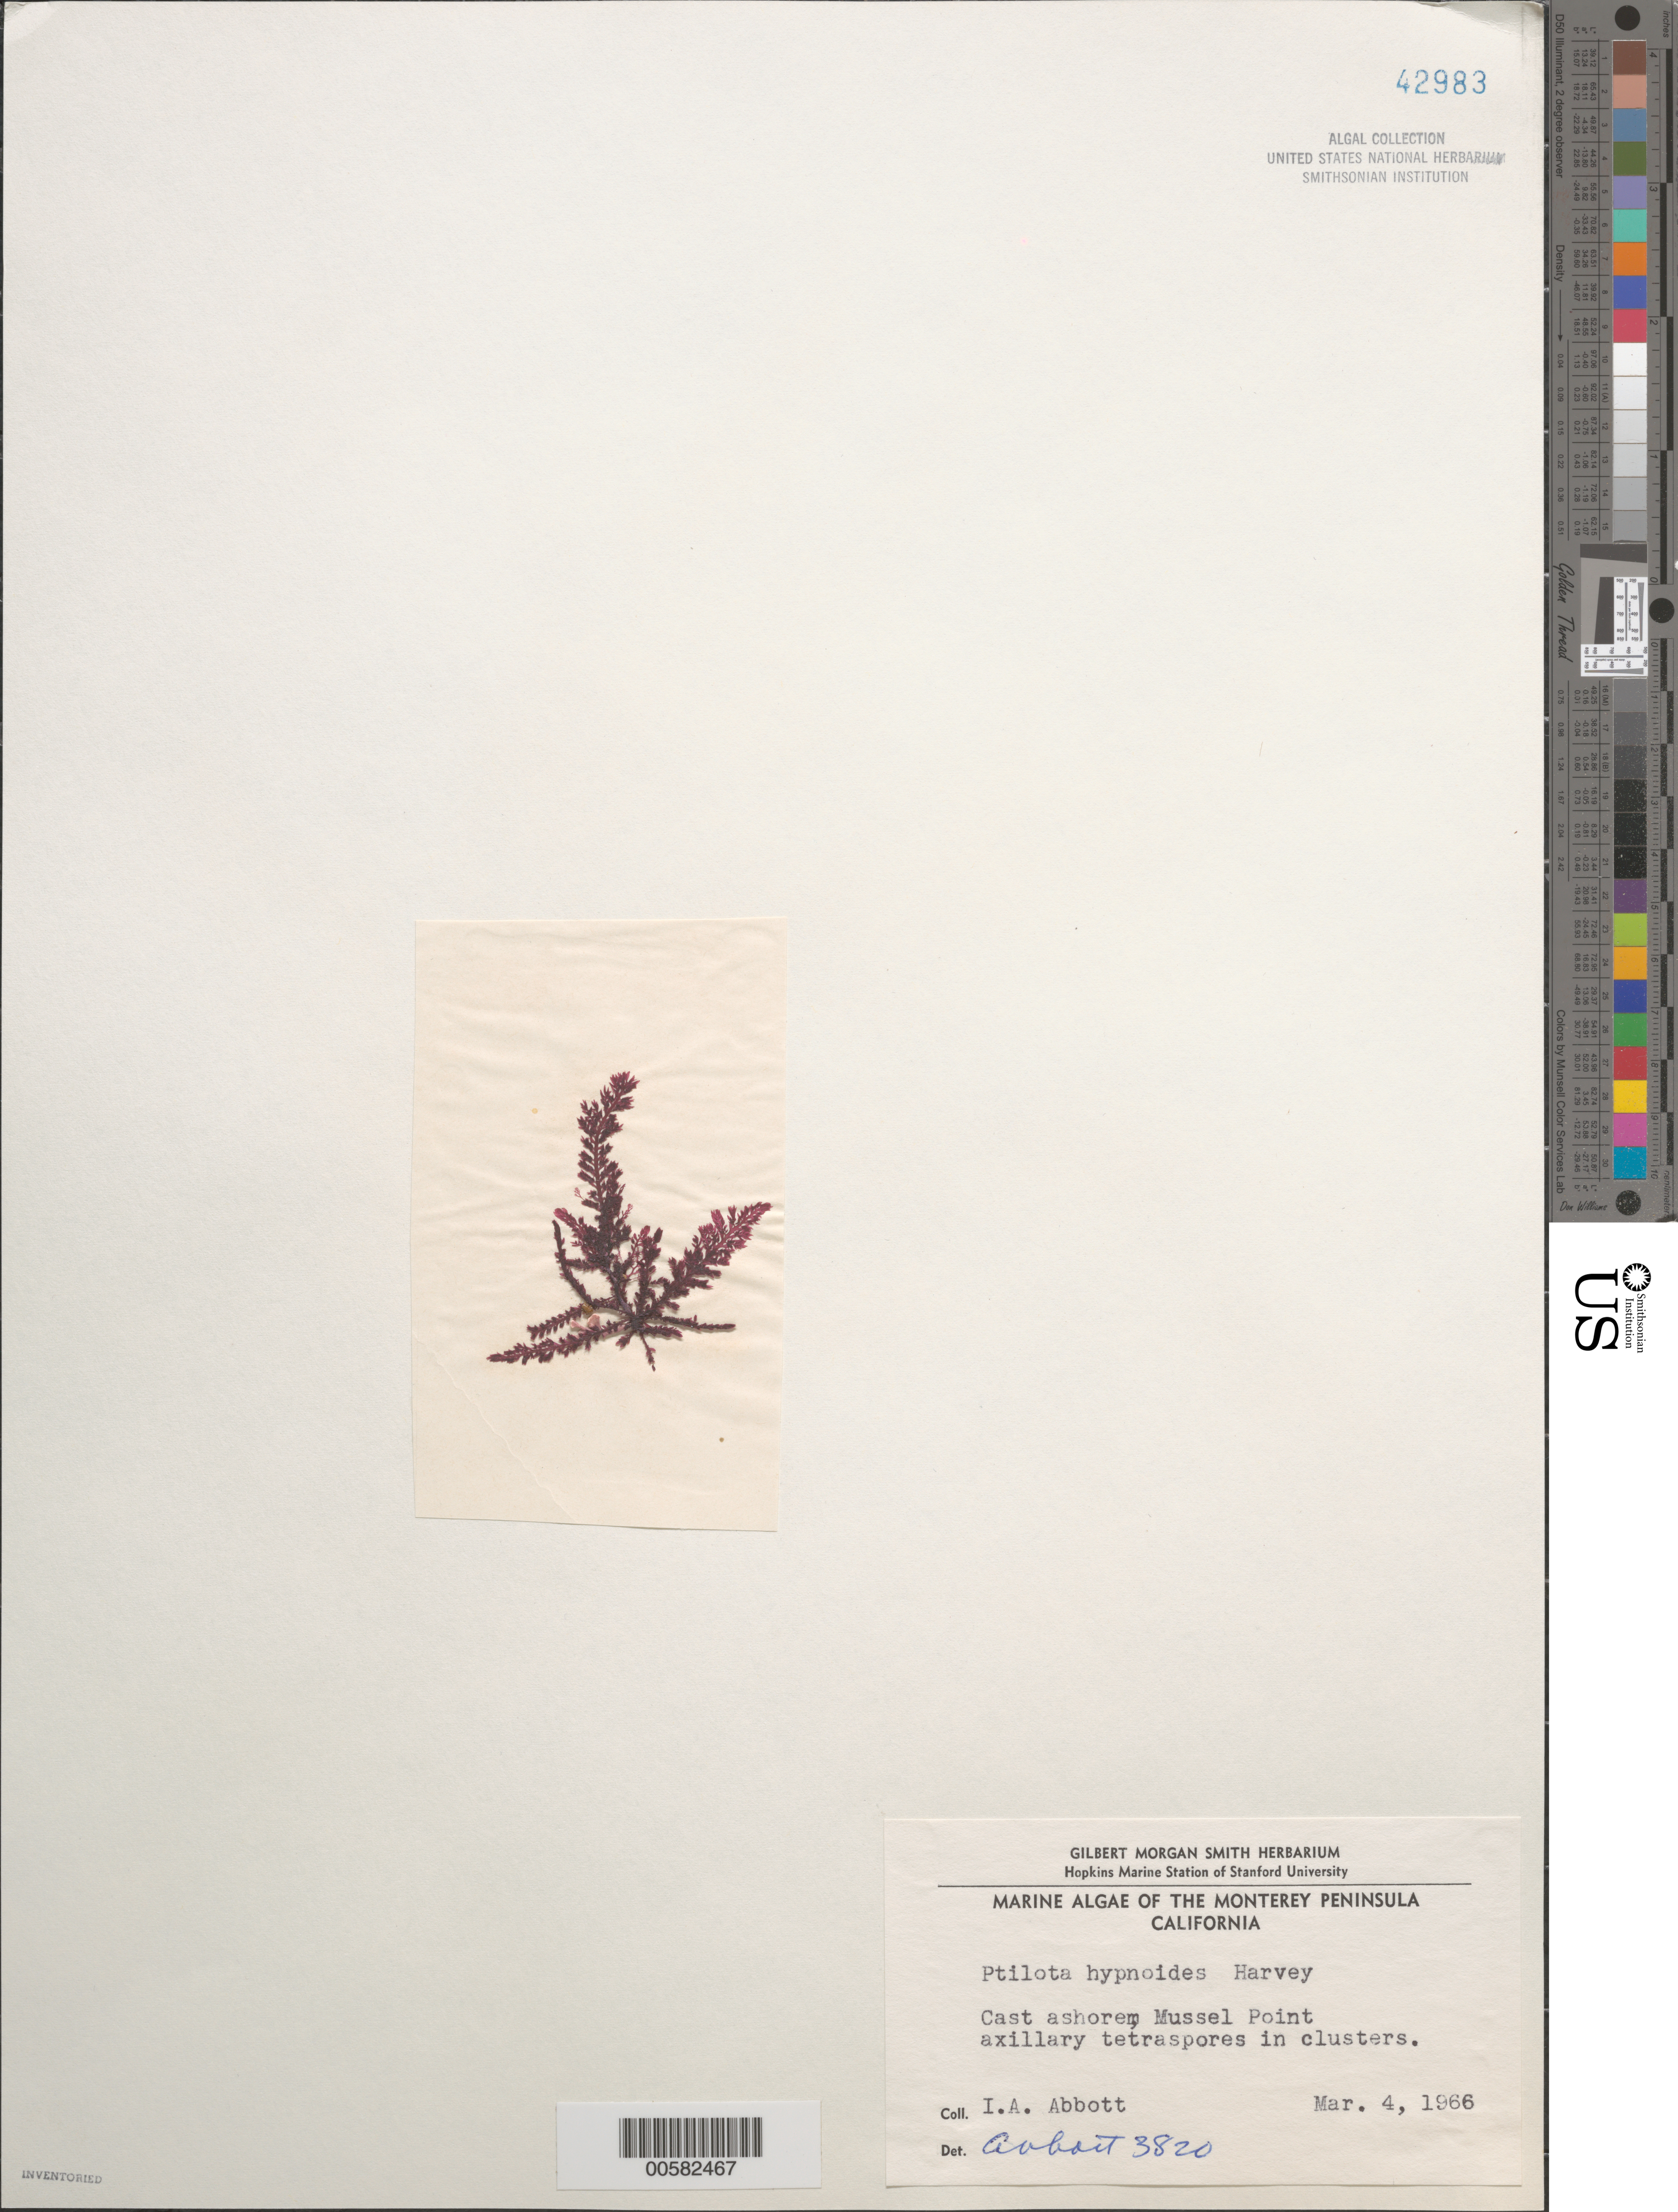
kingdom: Plantae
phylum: Rhodophyta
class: Florideophyceae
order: Ceramiales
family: Wrangeliaceae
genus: Ptilota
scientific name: Ptilota hypnoides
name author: Harv. in Hook. & Arn.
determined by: Abbott, Isabella A.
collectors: I. A. Abbott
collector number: IAA 3820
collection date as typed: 04 Mar 1966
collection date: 1966-03-04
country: United States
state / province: California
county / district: Monterey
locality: Mussel Point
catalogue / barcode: US 42983